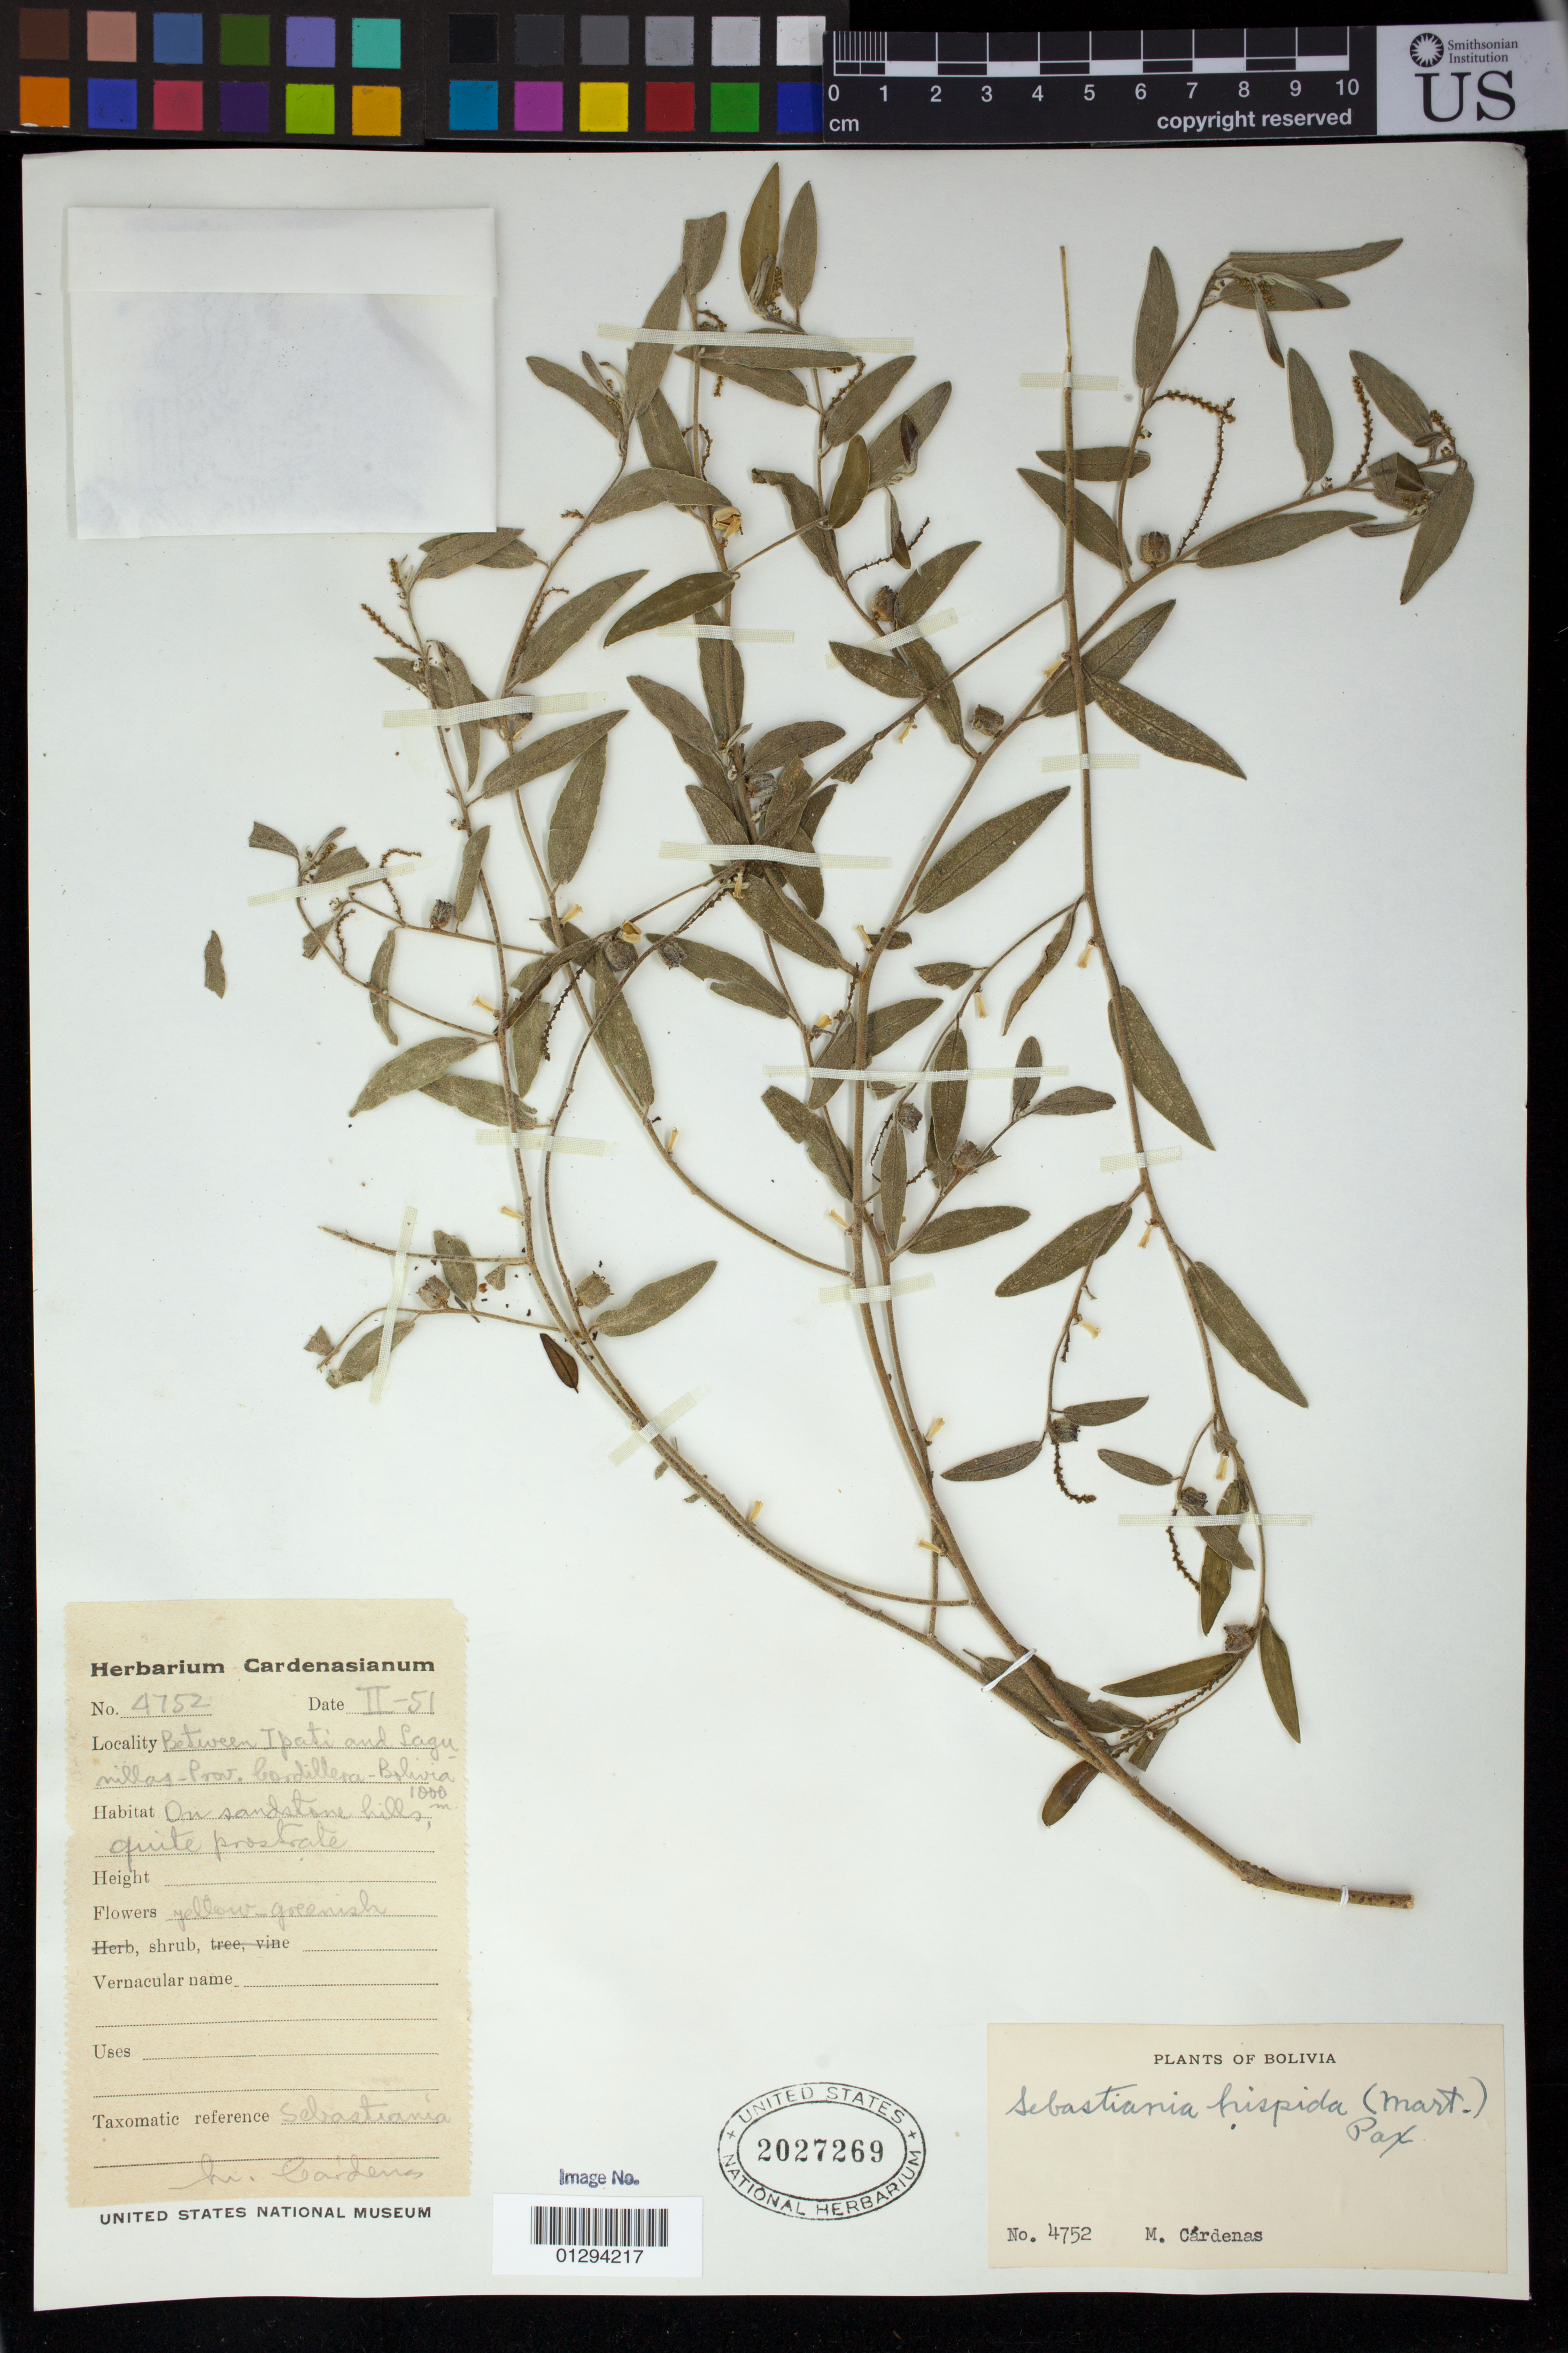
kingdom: Plantae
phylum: Tracheophyta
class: Magnoliopsida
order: Malpighiales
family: Euphorbiaceae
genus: Sebastiania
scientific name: Sebastiania hispida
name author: (Mart.) Pax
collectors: M. Cárdenas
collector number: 4752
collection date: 1951-02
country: Bolivia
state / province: Santa Cruz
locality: Cordillera: Between Ipati and Lagunillas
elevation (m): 1000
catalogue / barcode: US 2027269